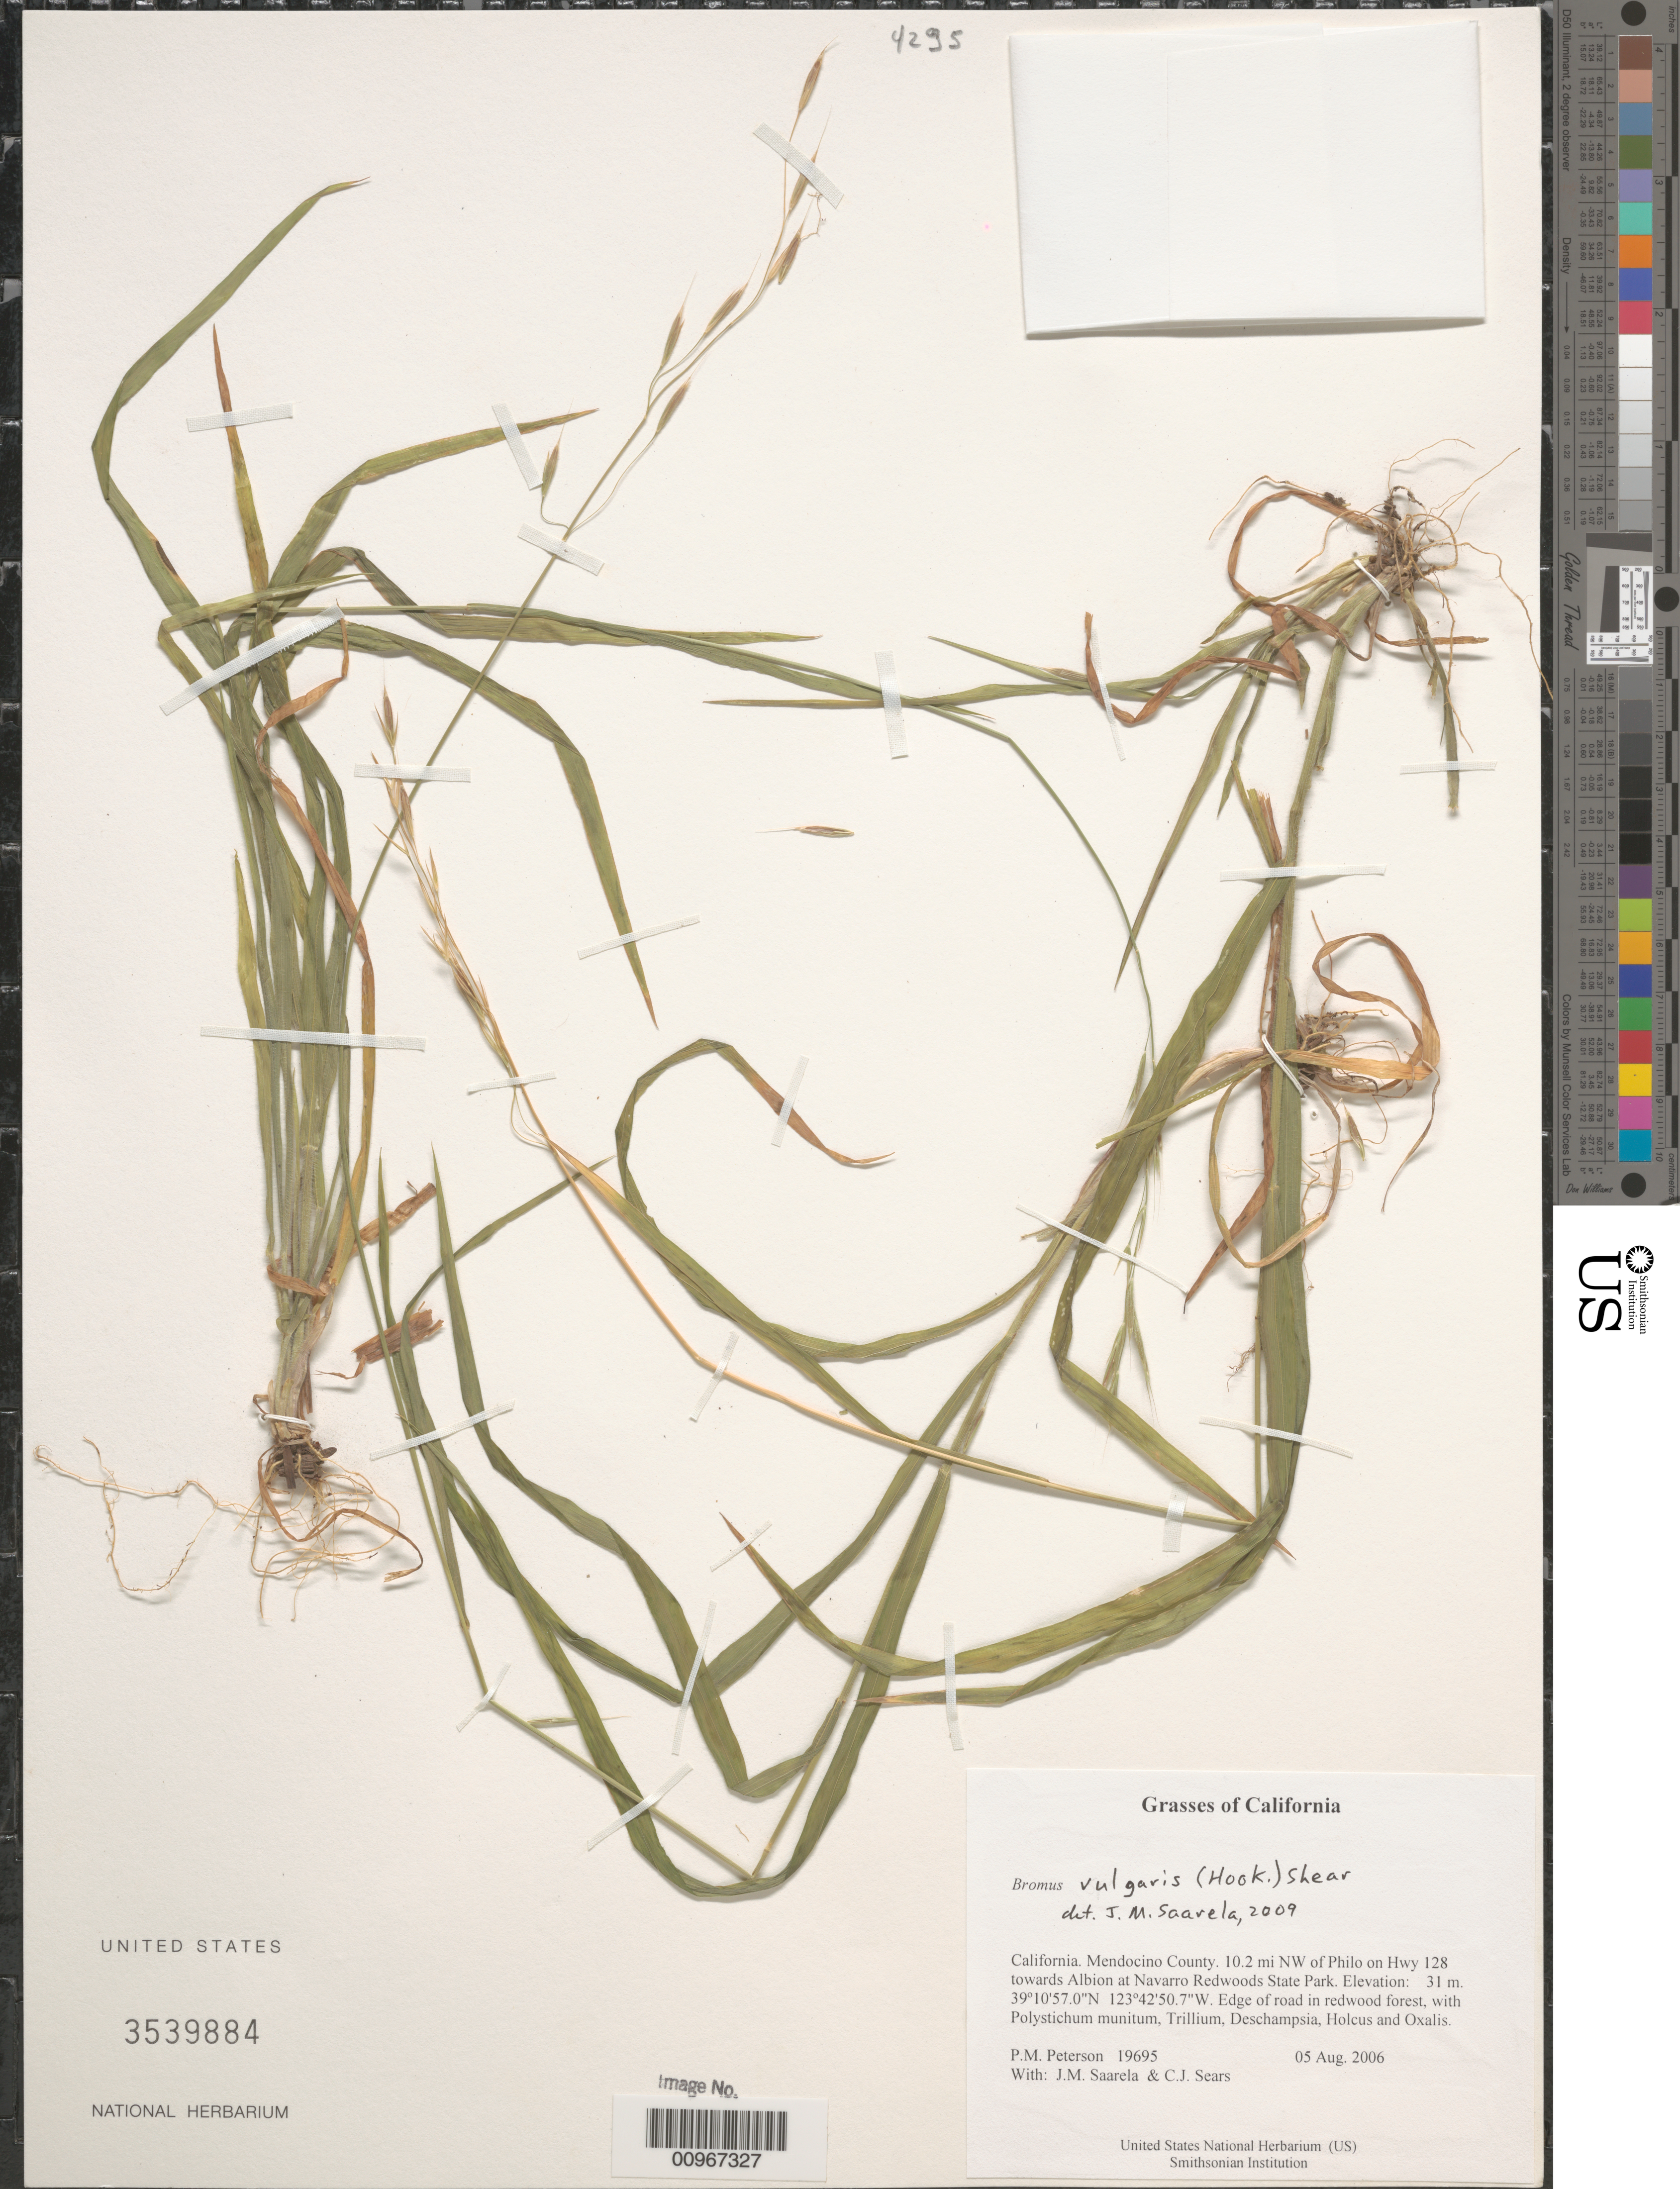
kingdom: Plantae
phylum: Tracheophyta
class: Liliopsida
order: Poales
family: Poaceae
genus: Bromus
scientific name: Bromus vulgaris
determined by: Saarela, J. M., (CAN), Canadian Museum of Nature (CANADA)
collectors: P. M. Peterson, J. Saarela & C. Sears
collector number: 19695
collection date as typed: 05 Aug 2006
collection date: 2006-08-05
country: United States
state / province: California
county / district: Mendocino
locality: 10.2 mi NW of Philo on Hwy 128 towards Albion at Navarro Redwoods State Park.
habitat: Edge of road in redwood forest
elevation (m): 31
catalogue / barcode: US 3539884